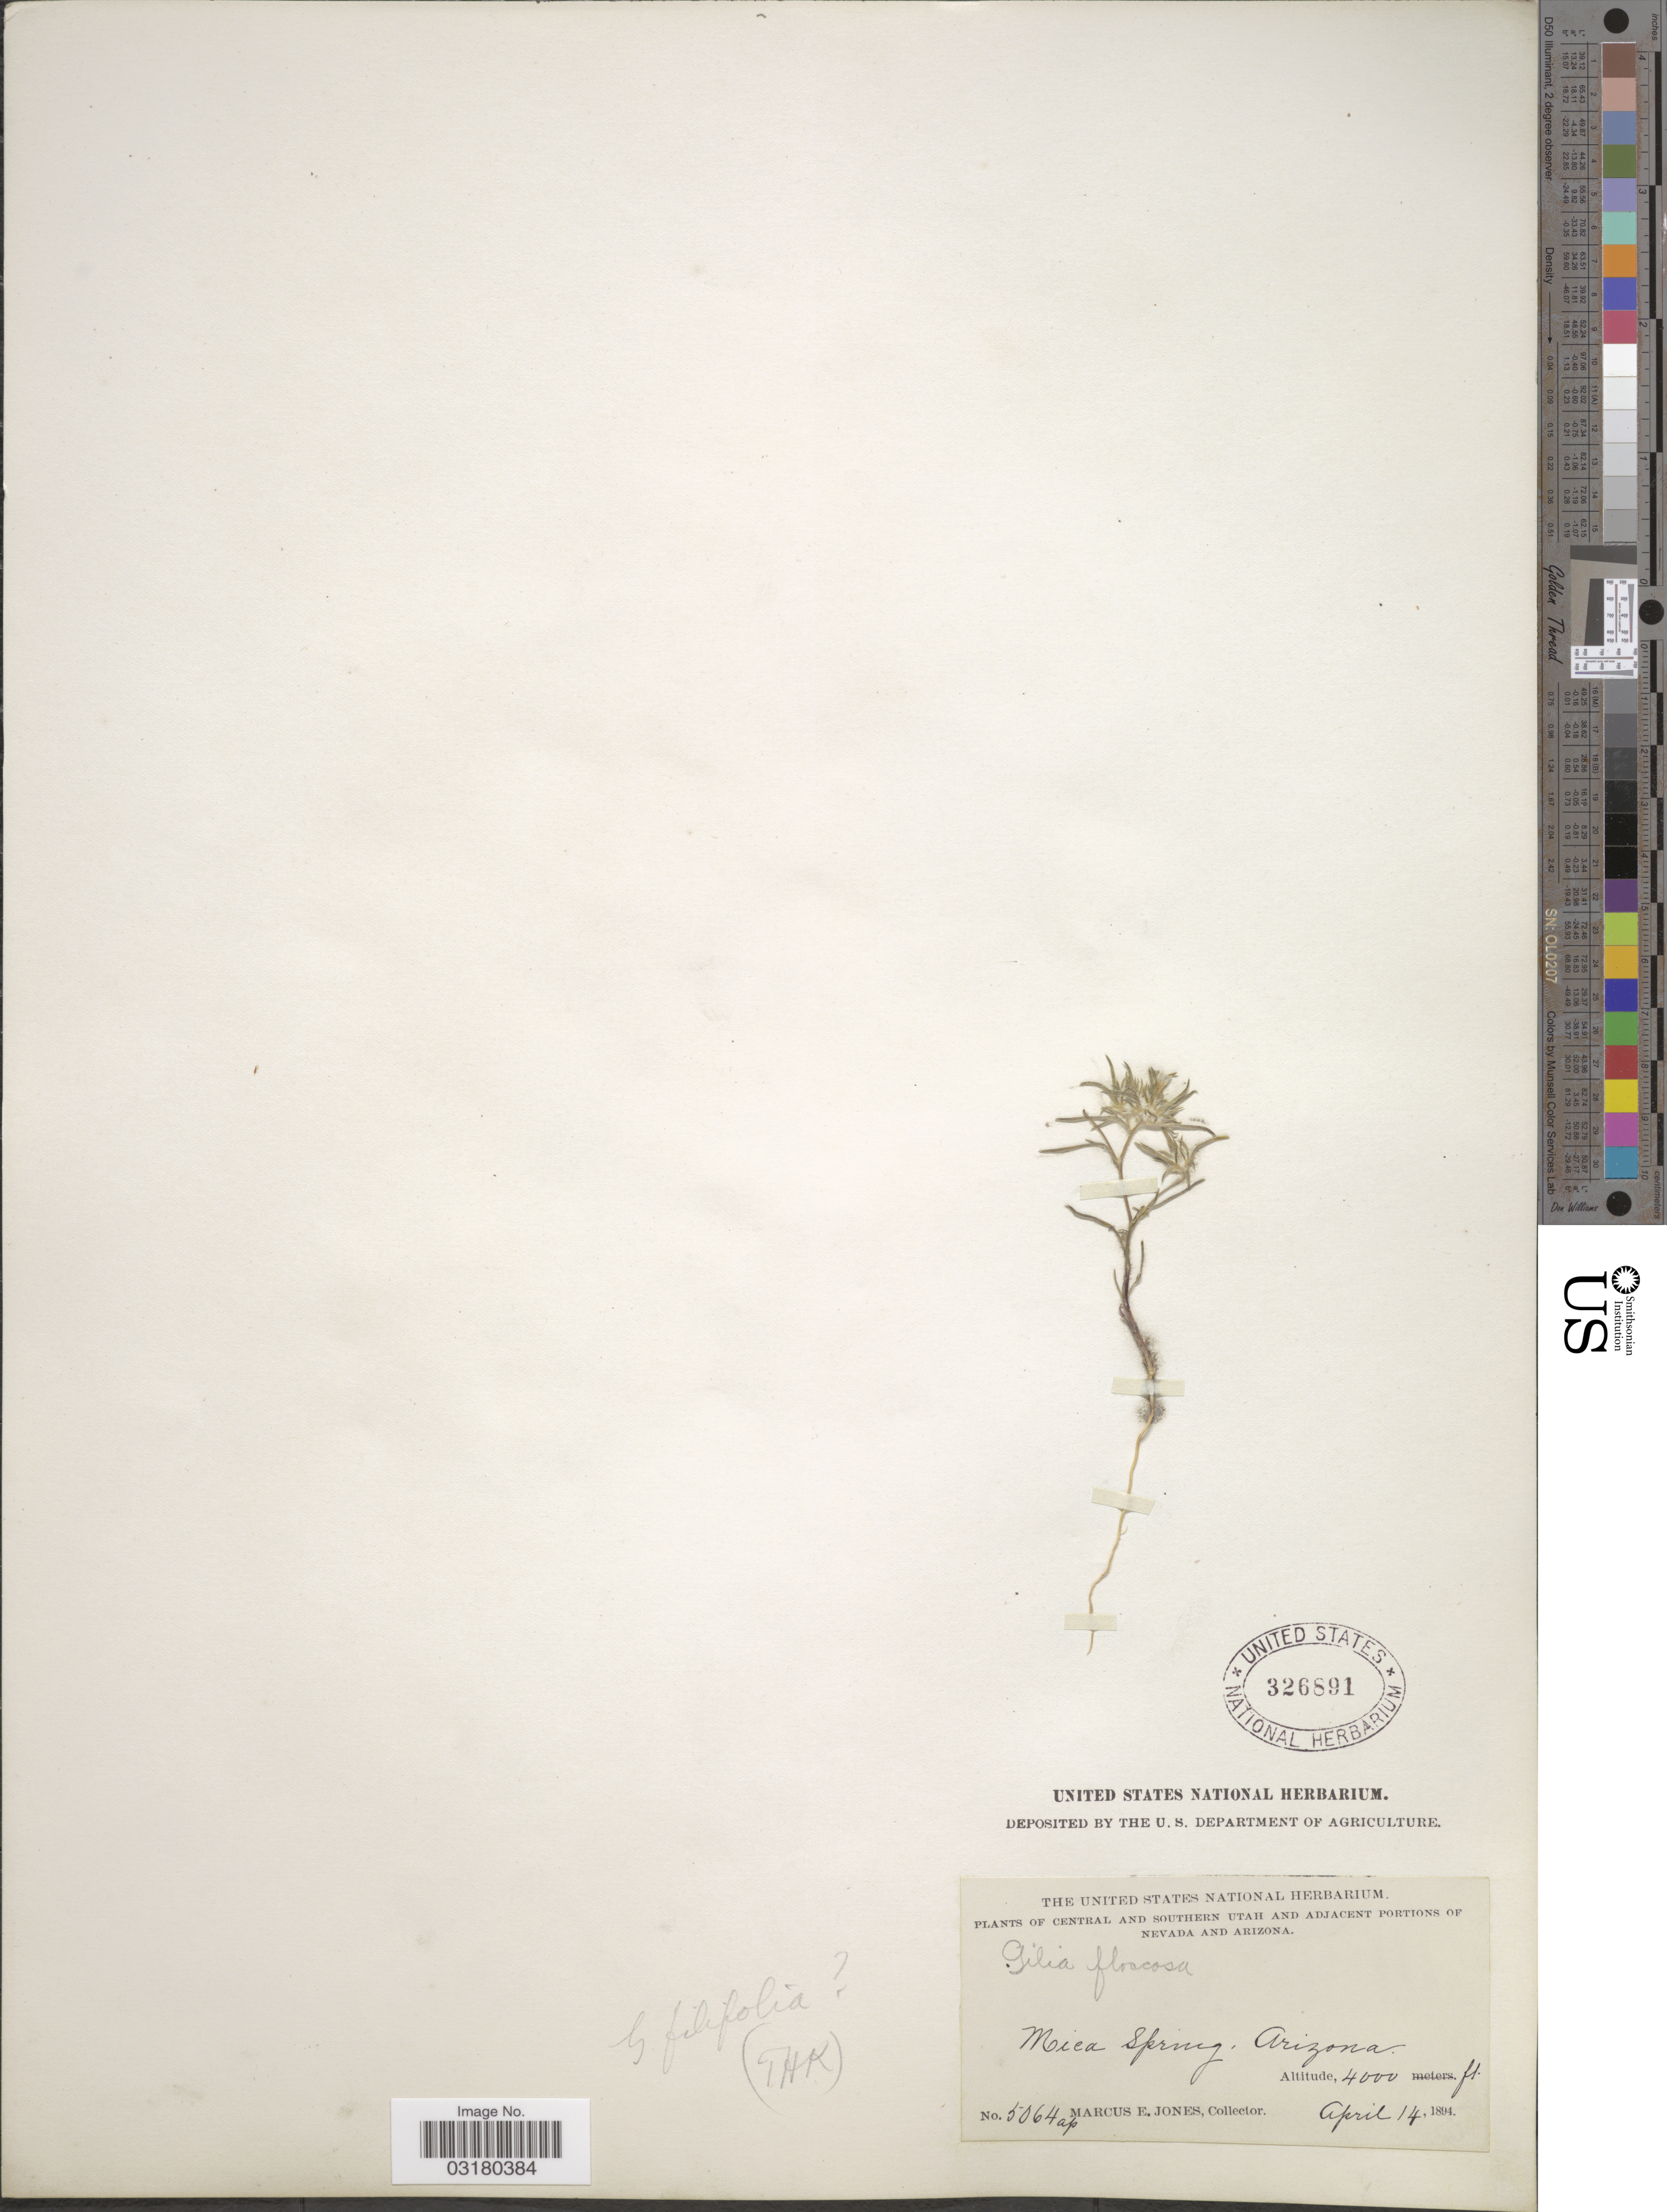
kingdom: Plantae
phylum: Tracheophyta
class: Magnoliopsida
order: Ericales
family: Polemoniaceae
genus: Eriastrum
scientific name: Eriastrum sp.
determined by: Strong, Mark T., (BOT), Smithsonian Institution - National Museum of Natural History (UNITED STATES)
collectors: M. E. Jones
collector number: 5064 ap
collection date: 1894-04-14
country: United States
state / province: Arizona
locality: Mica Spring.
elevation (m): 1219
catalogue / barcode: US 326891